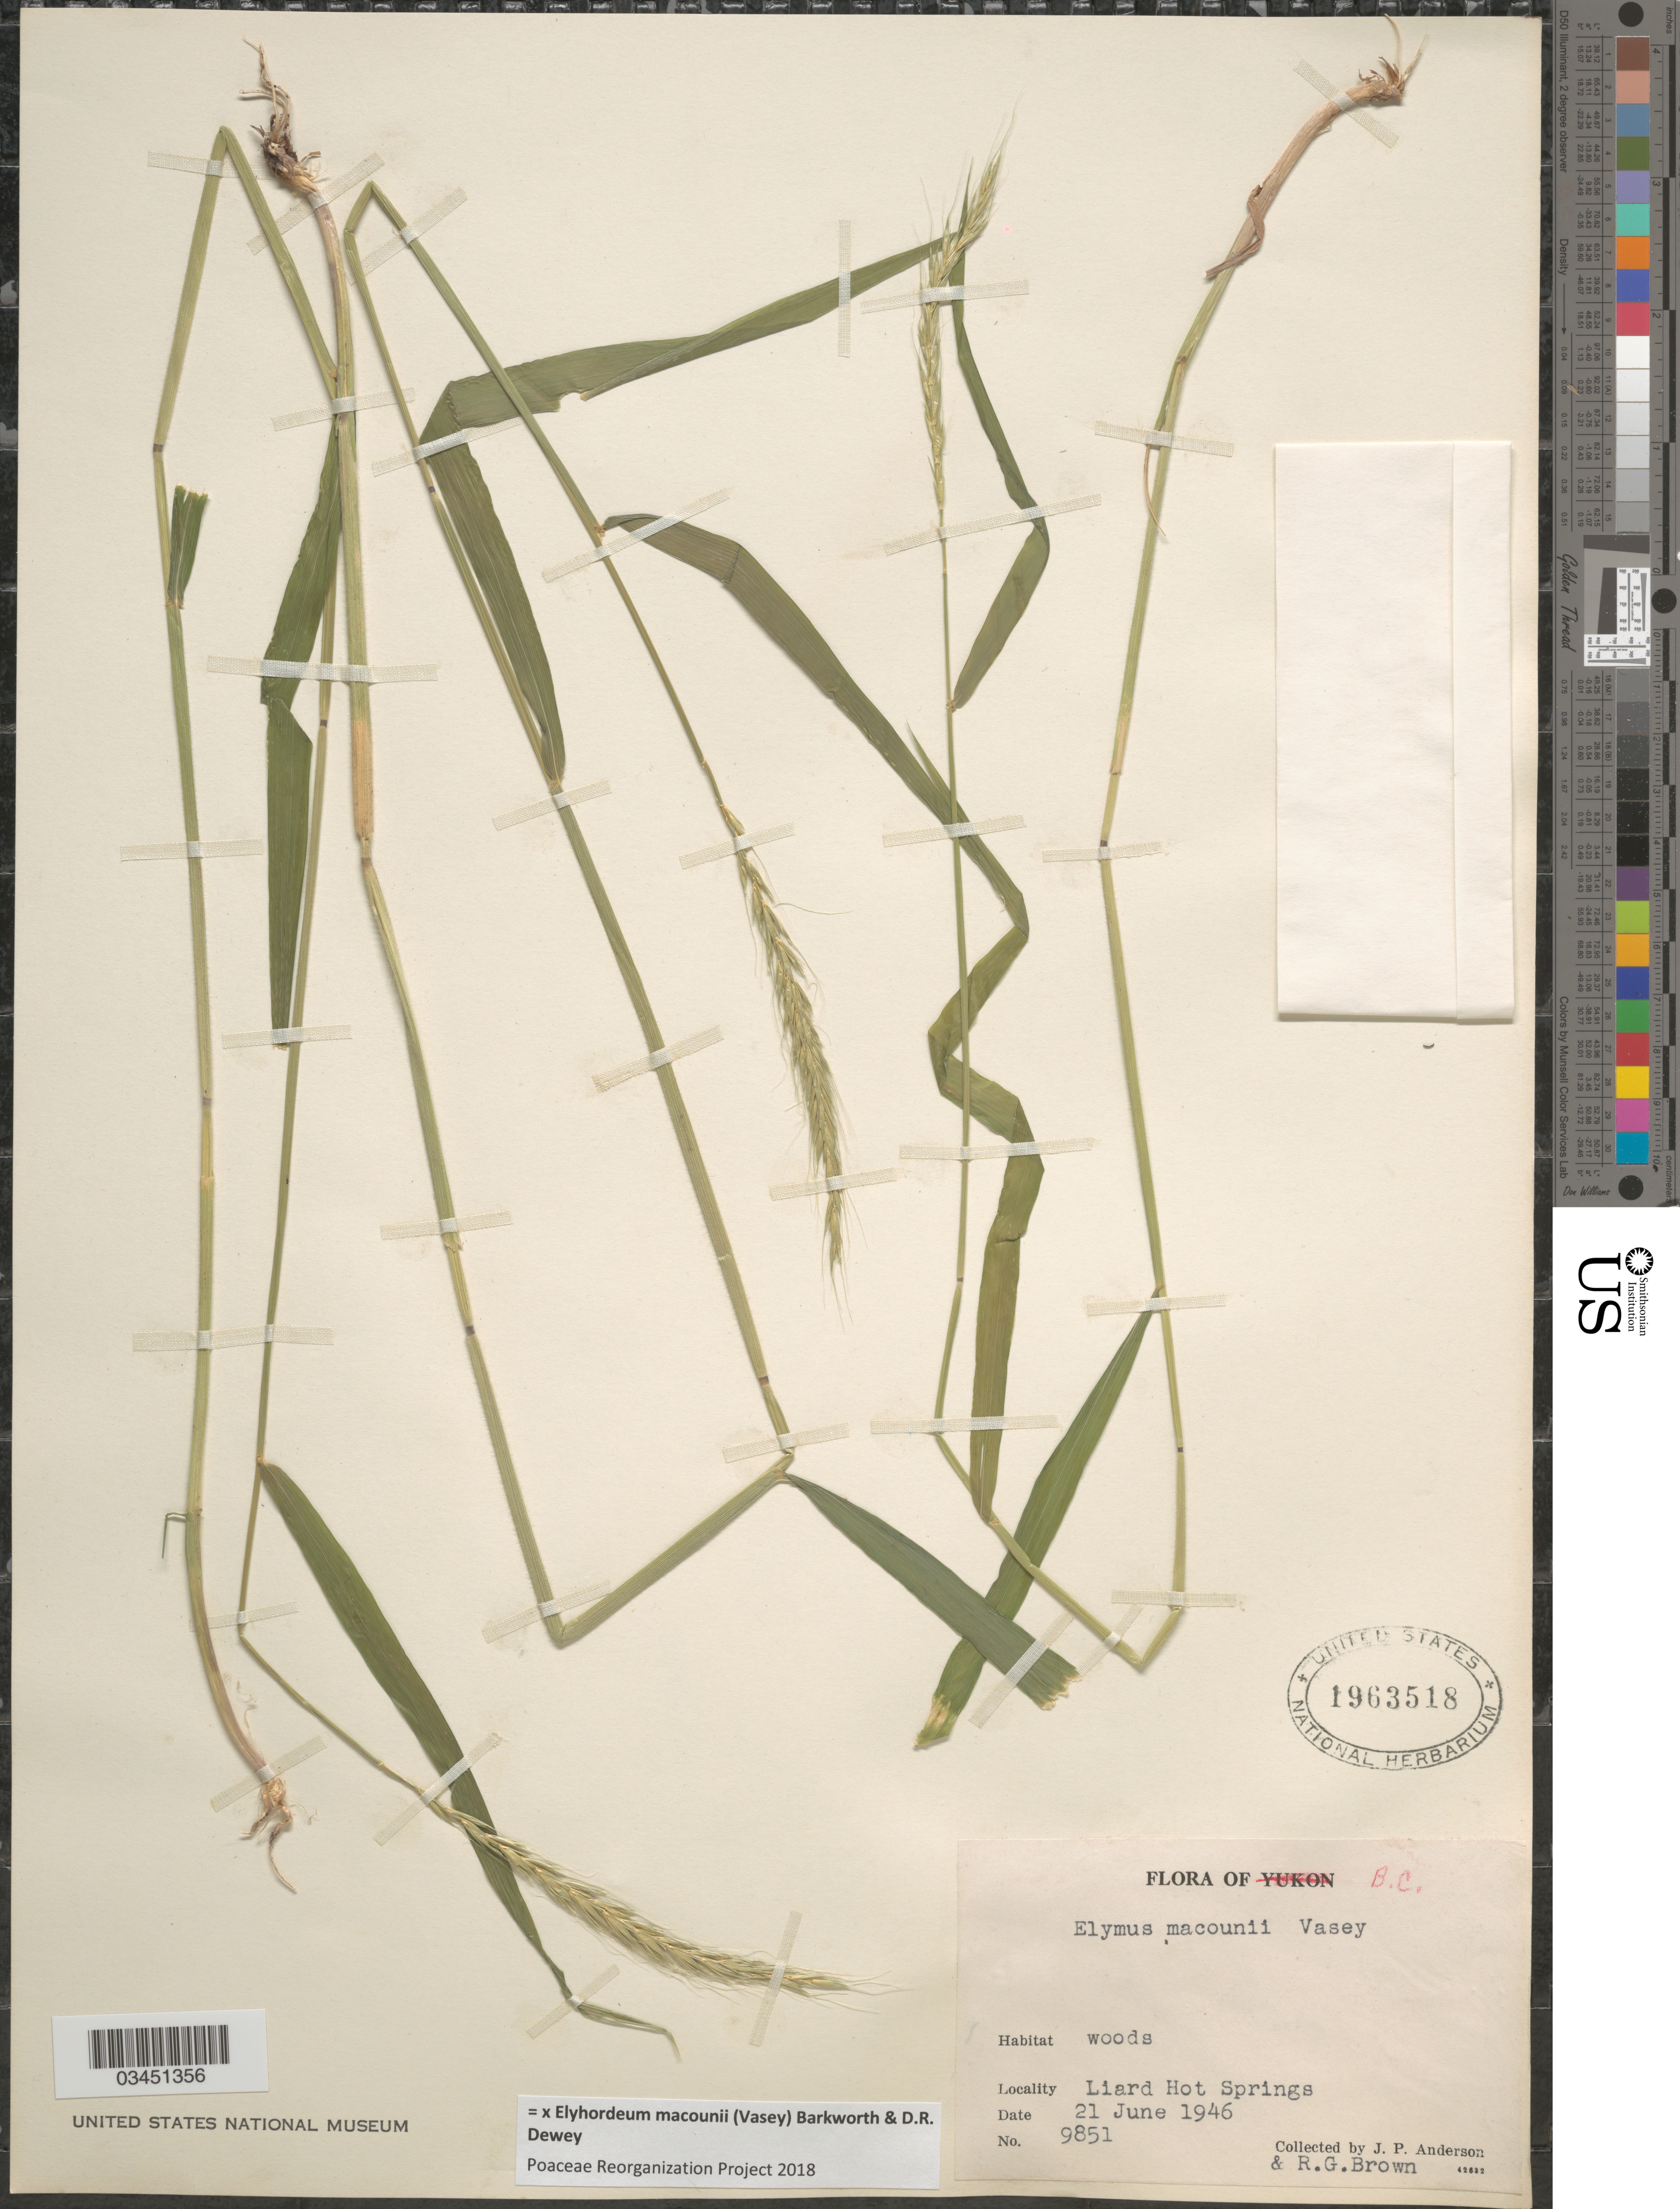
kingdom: Plantae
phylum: Tracheophyta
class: Liliopsida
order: Poales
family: Poaceae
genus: Elyhordeum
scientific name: x Elyhordeum macounii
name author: (Vasey) Barkworth & Dewey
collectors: J. P. Anderson & R. G. Brown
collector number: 9851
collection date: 1946-06-21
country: Canada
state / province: British Columbia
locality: Liard Hot Springs.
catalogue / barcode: US 1963518